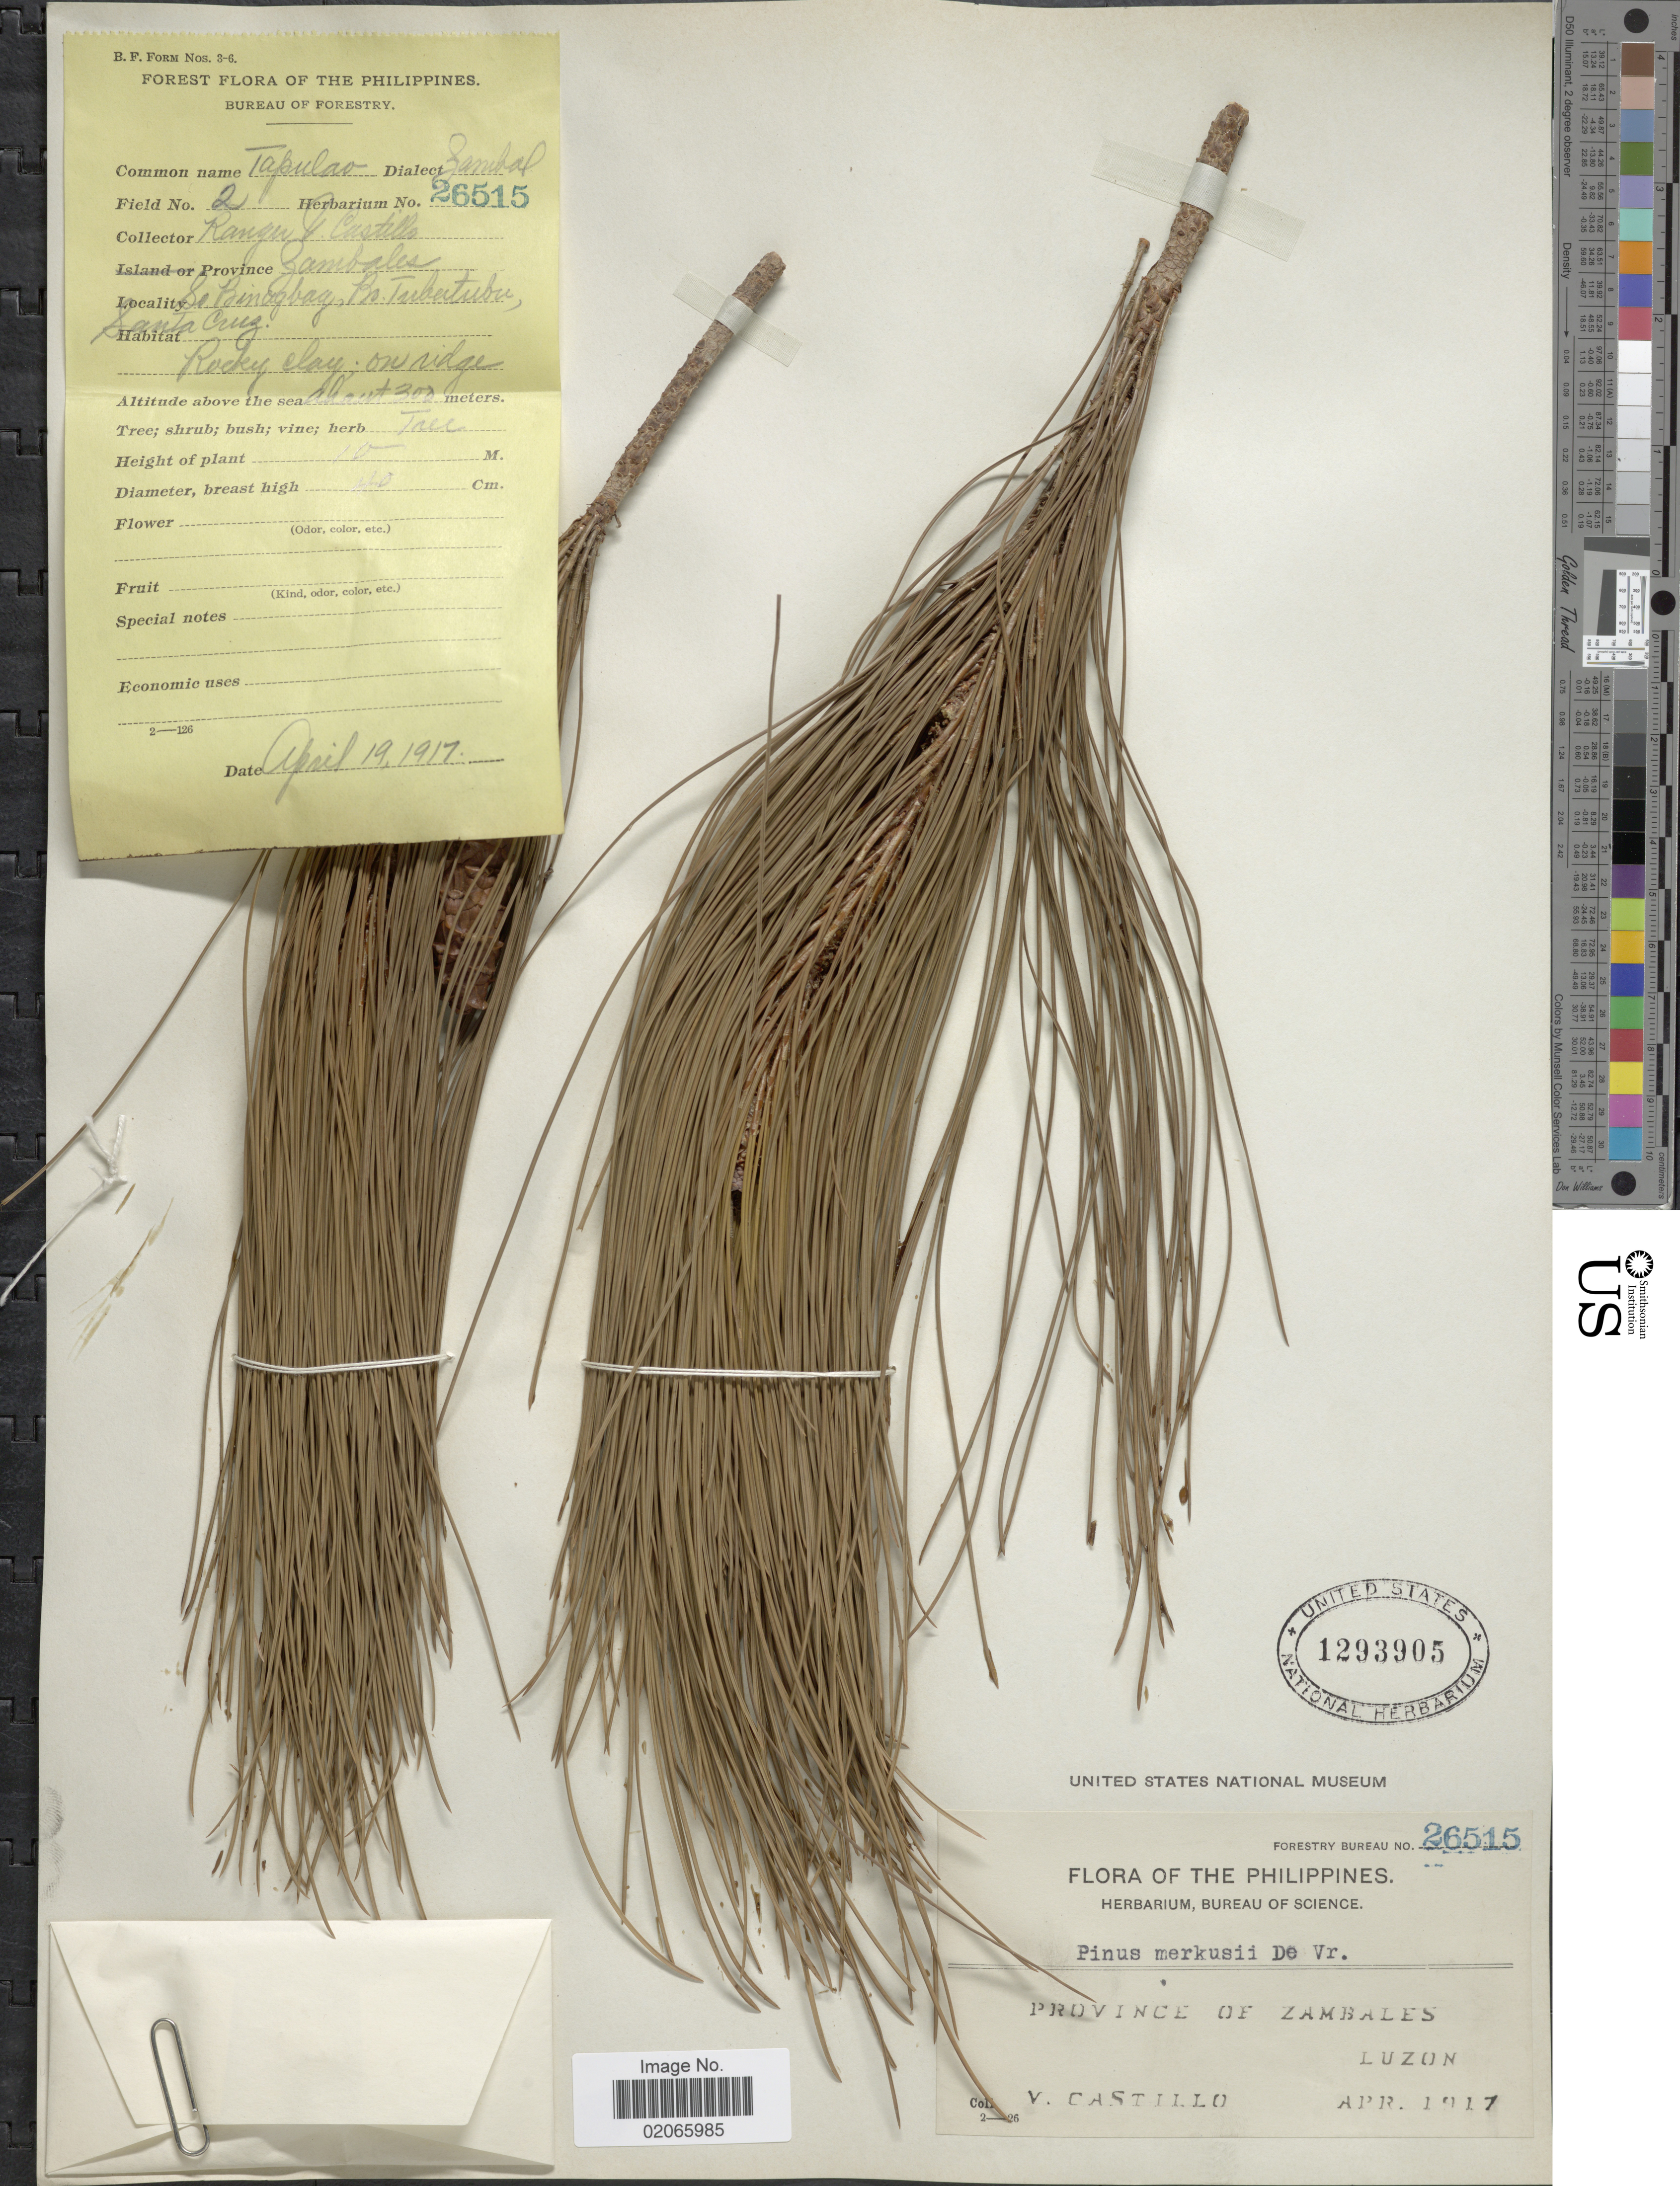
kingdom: Plantae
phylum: Tracheophyta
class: Pinopsida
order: Pinales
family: Pinaceae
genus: Pinus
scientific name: Pinus merkusii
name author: Jungh. & DeVries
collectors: V. Castillo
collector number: Forestry Bureau26515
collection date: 1917-04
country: Philippines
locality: Province of Zambales Luzon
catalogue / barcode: US 1293905